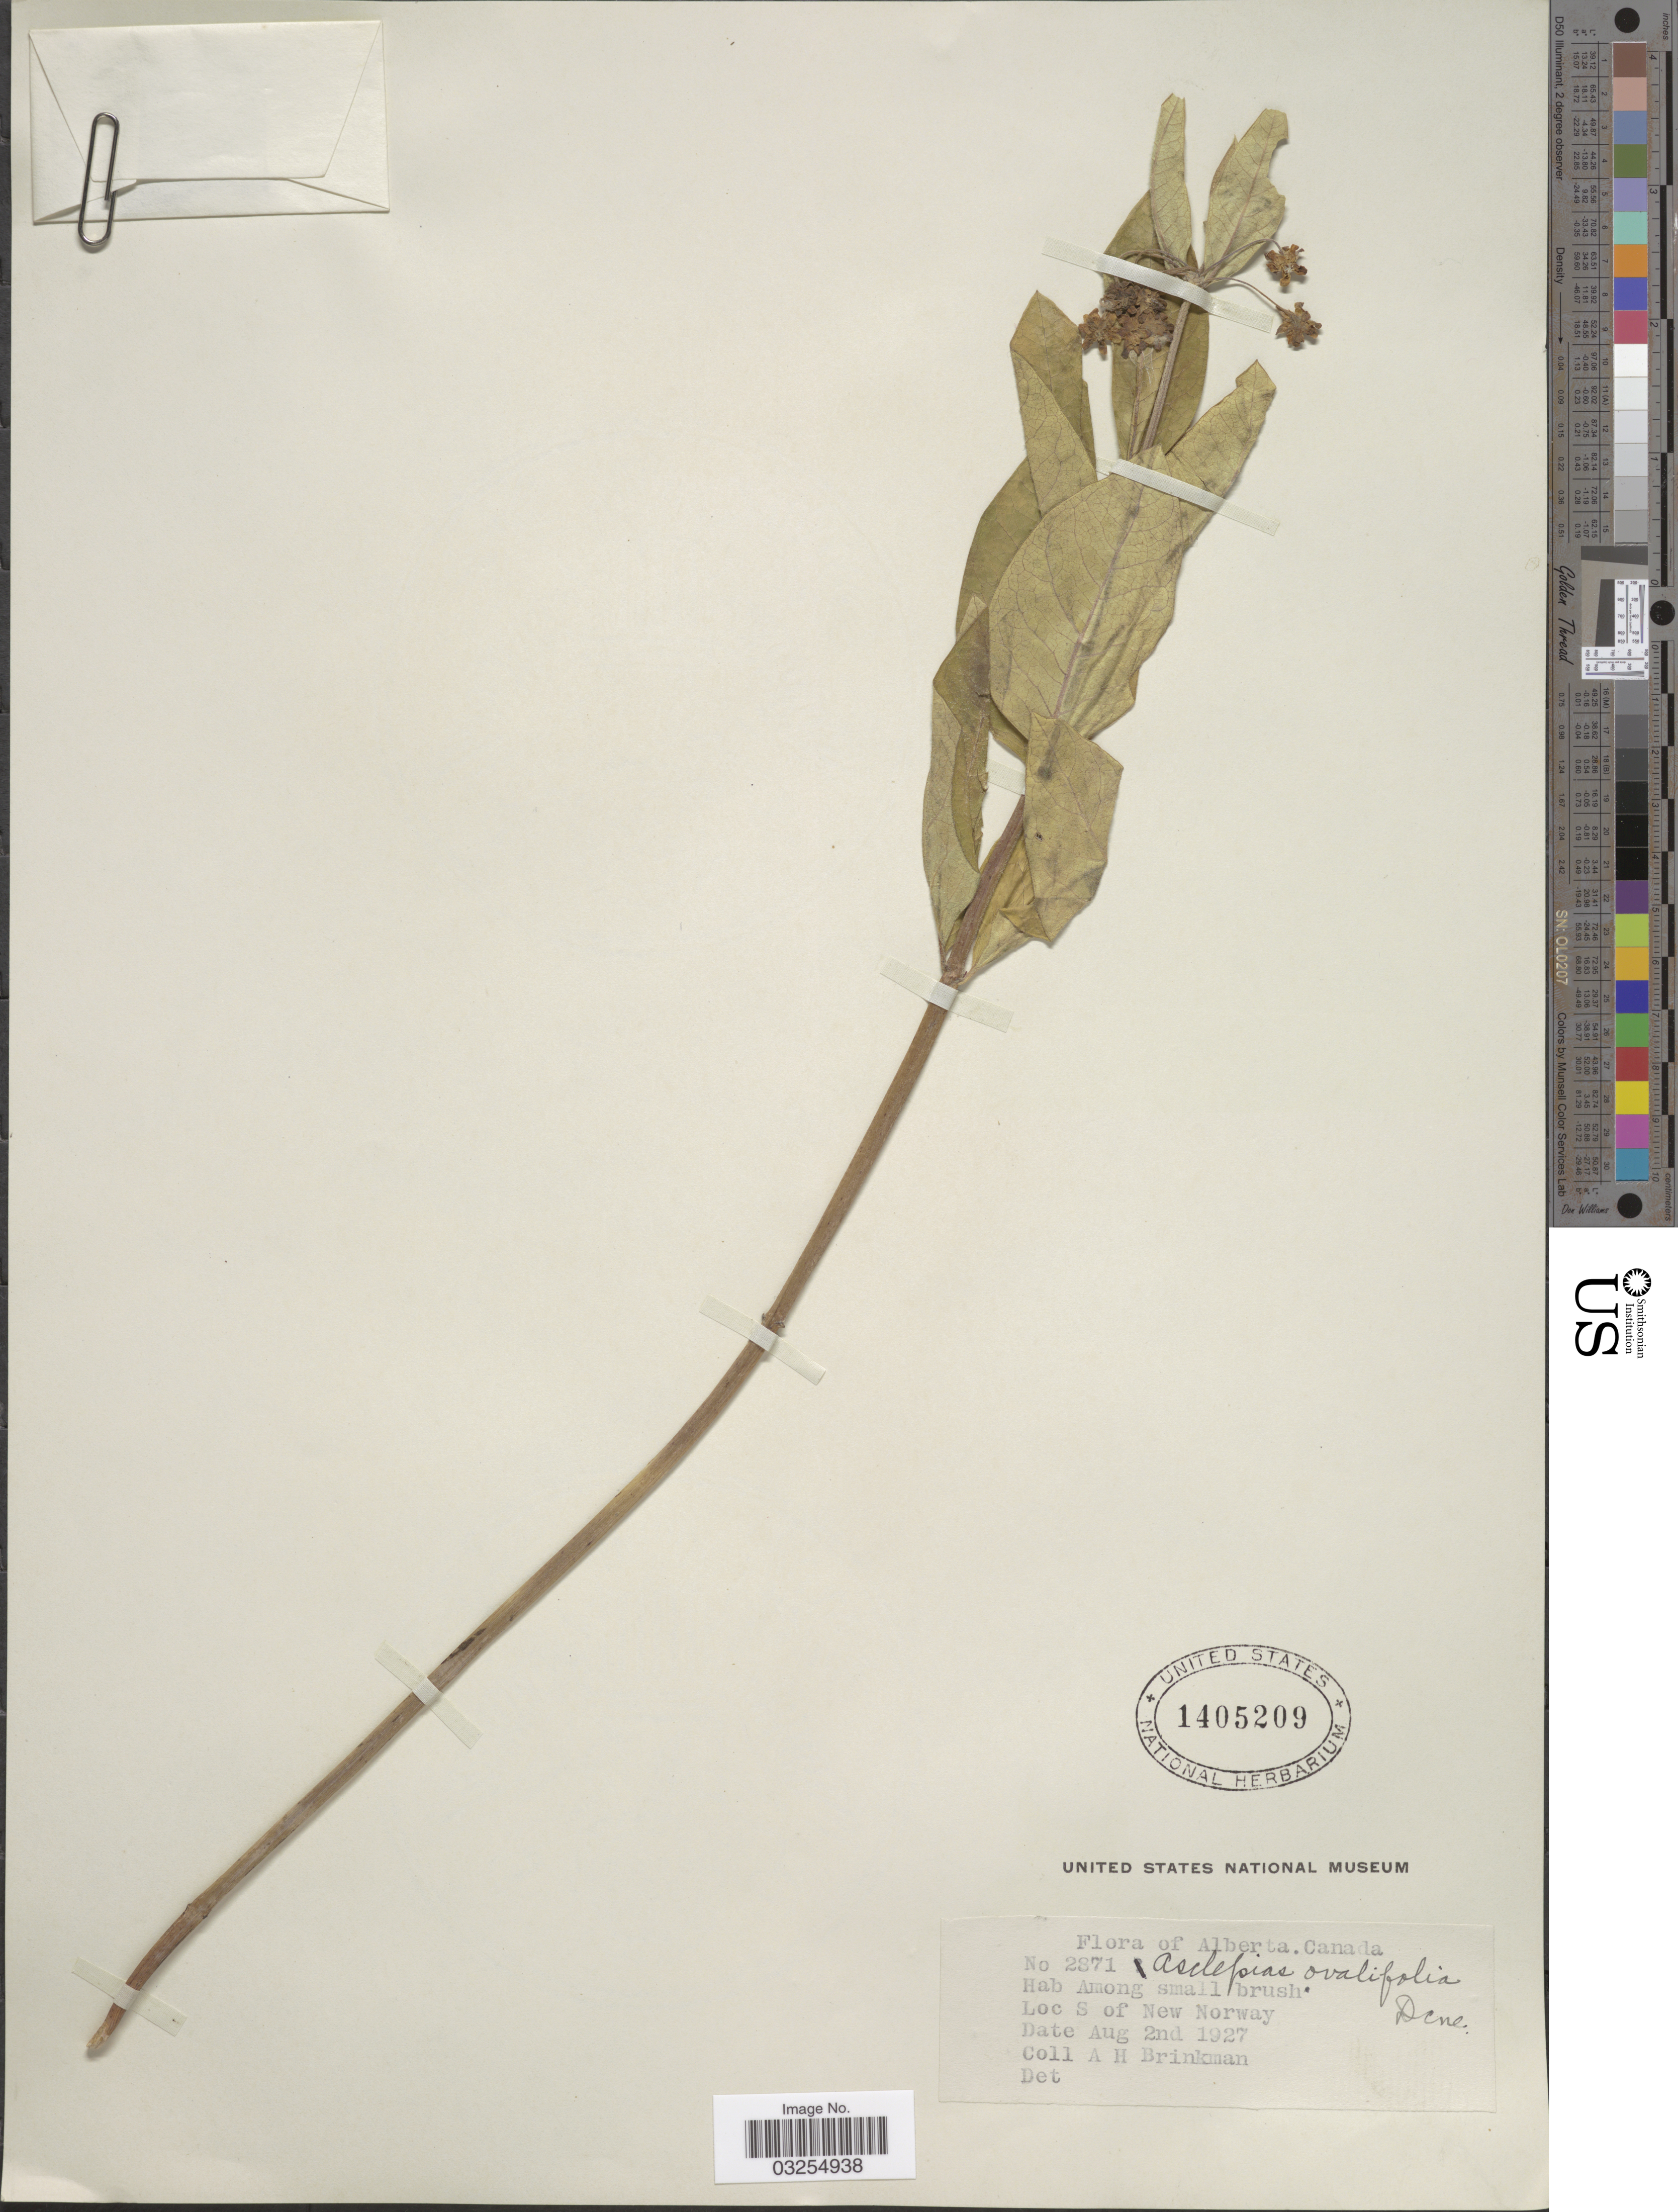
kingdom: Plantae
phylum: Tracheophyta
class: Magnoliopsida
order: Gentianales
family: Apocynaceae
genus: Asclepias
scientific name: Asclepias ovalifolia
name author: Decne.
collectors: A. Brinkman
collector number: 2871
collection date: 1927-08-02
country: Canada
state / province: Alberta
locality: S of New Norway.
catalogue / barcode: US 1405209